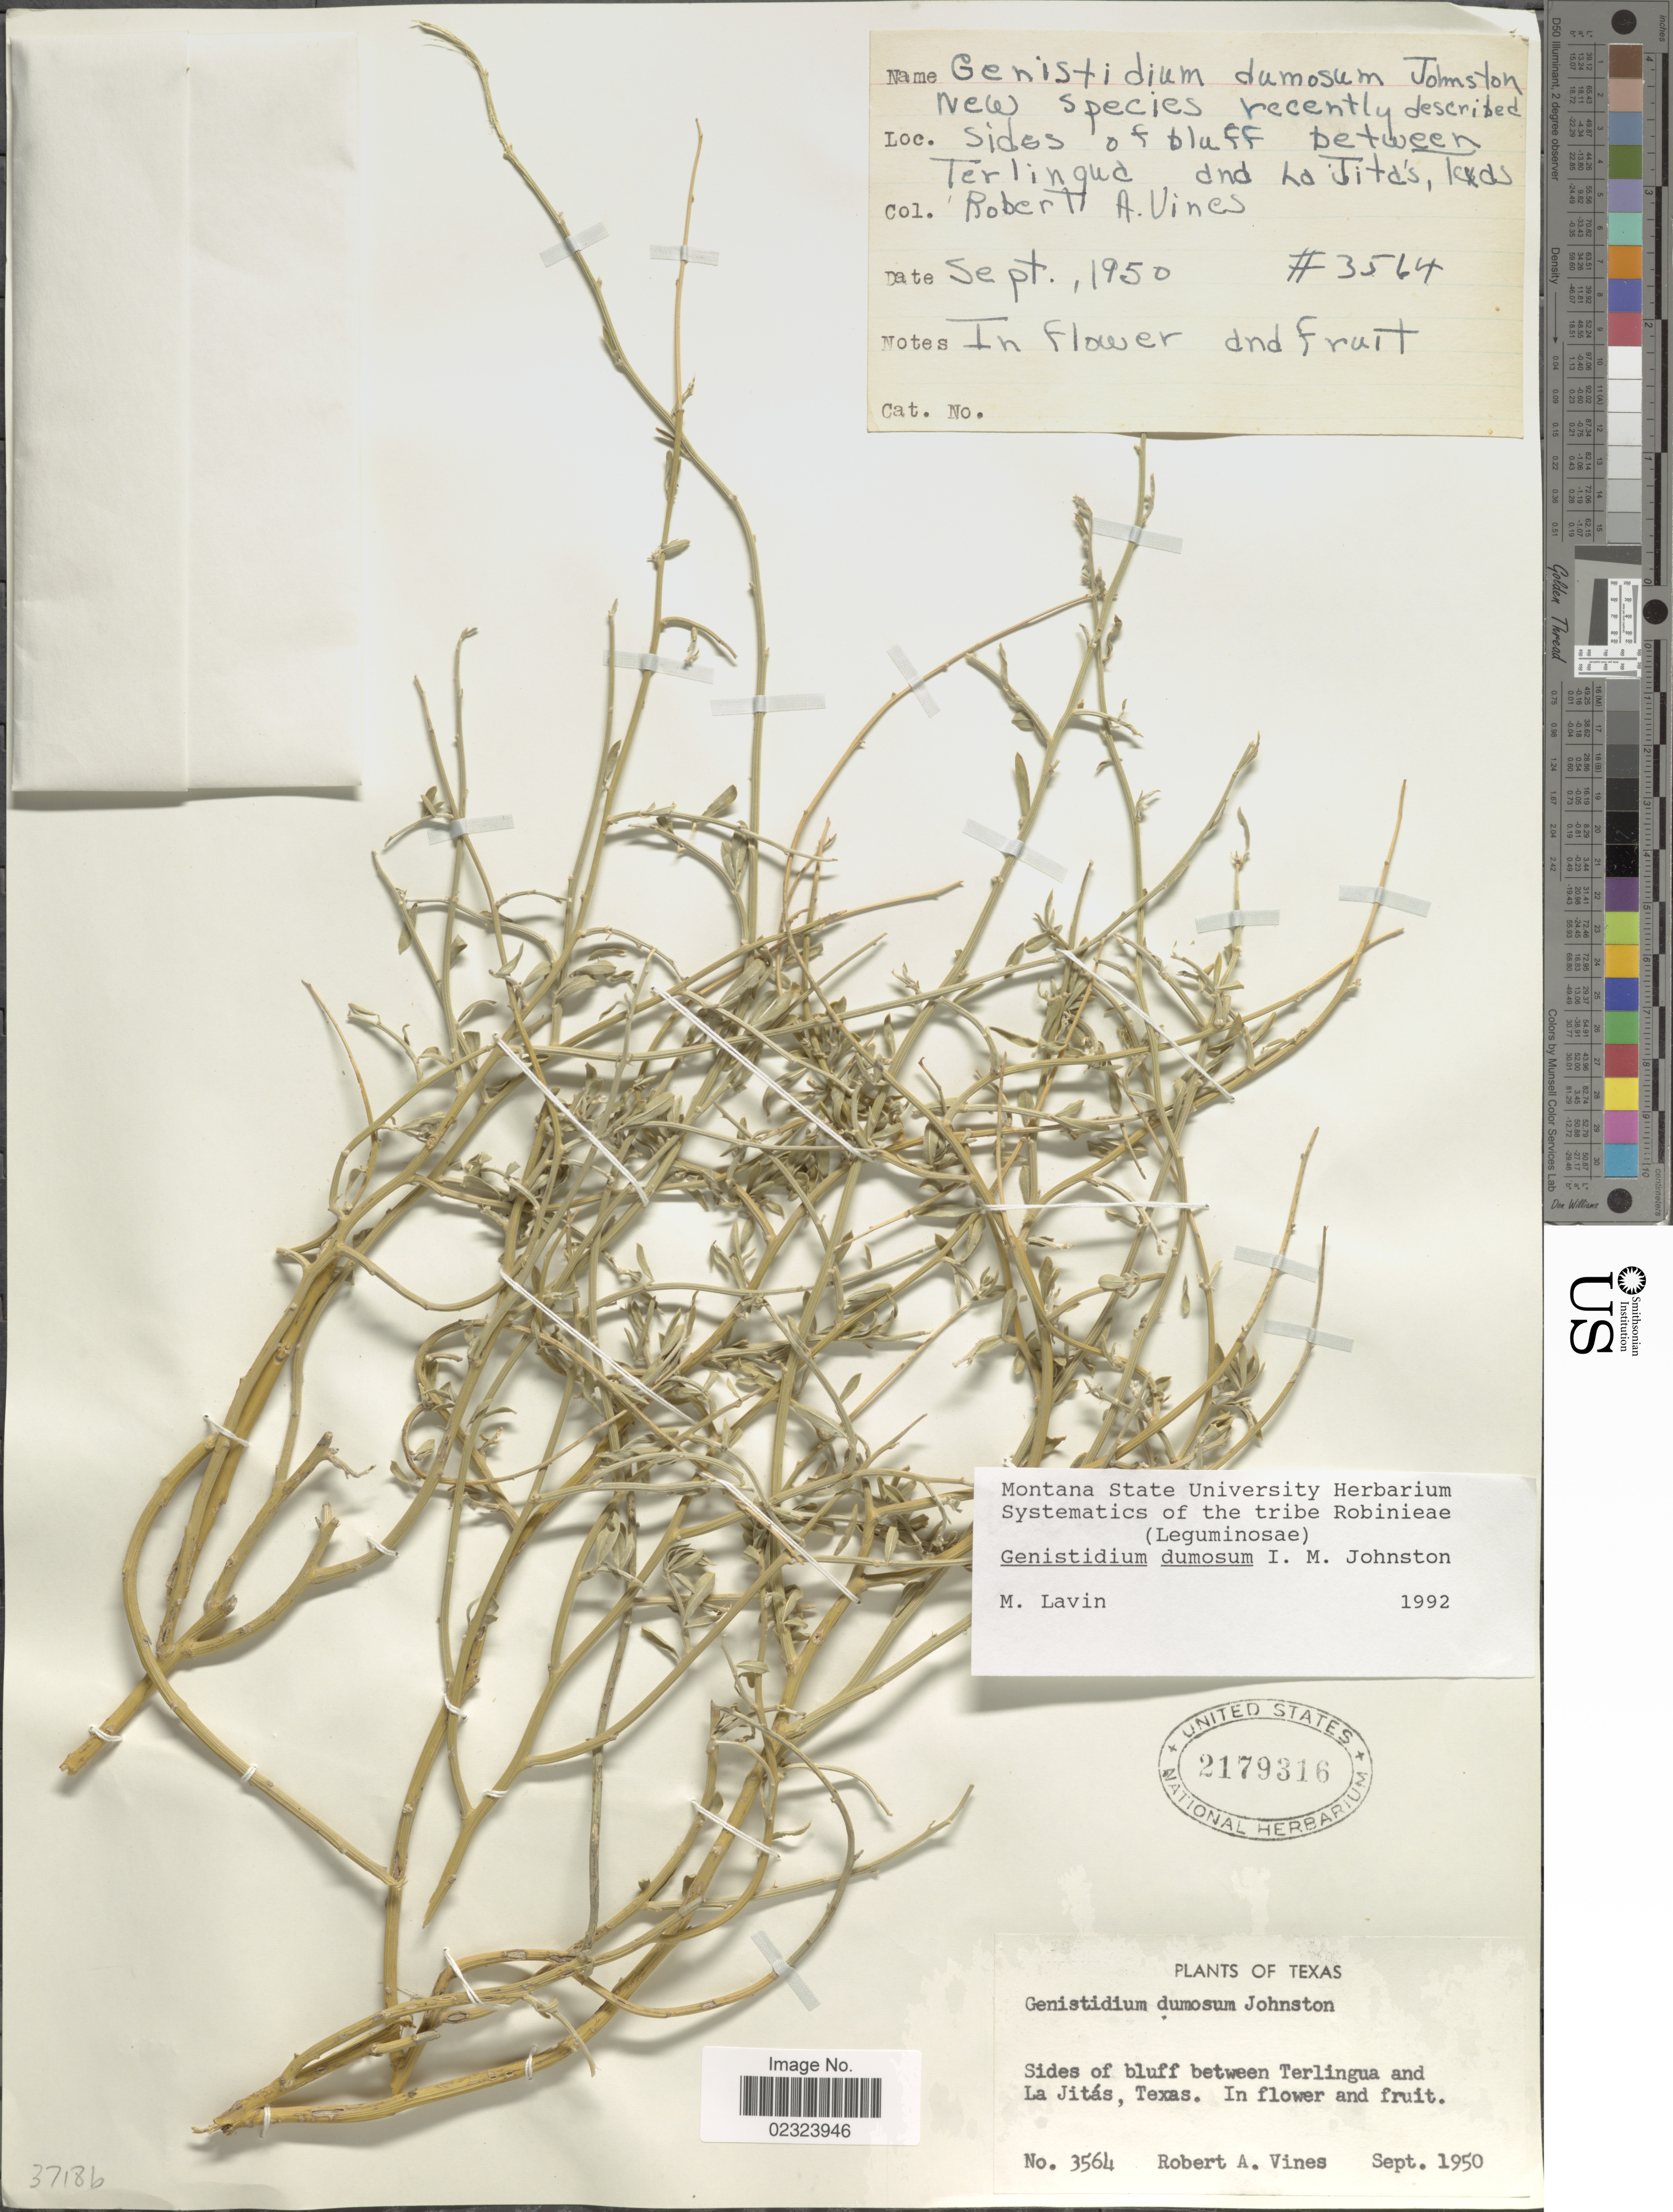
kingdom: Plantae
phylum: Tracheophyta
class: Magnoliopsida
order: Fabales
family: Fabaceae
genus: Genistidium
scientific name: Genistidium dumosum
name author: I.M. Johnst.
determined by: Lavin, M.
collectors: R. Vines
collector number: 3564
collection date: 1950-09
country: United States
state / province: Texas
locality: Between Terlingua and La Jitás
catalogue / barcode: US 2179316